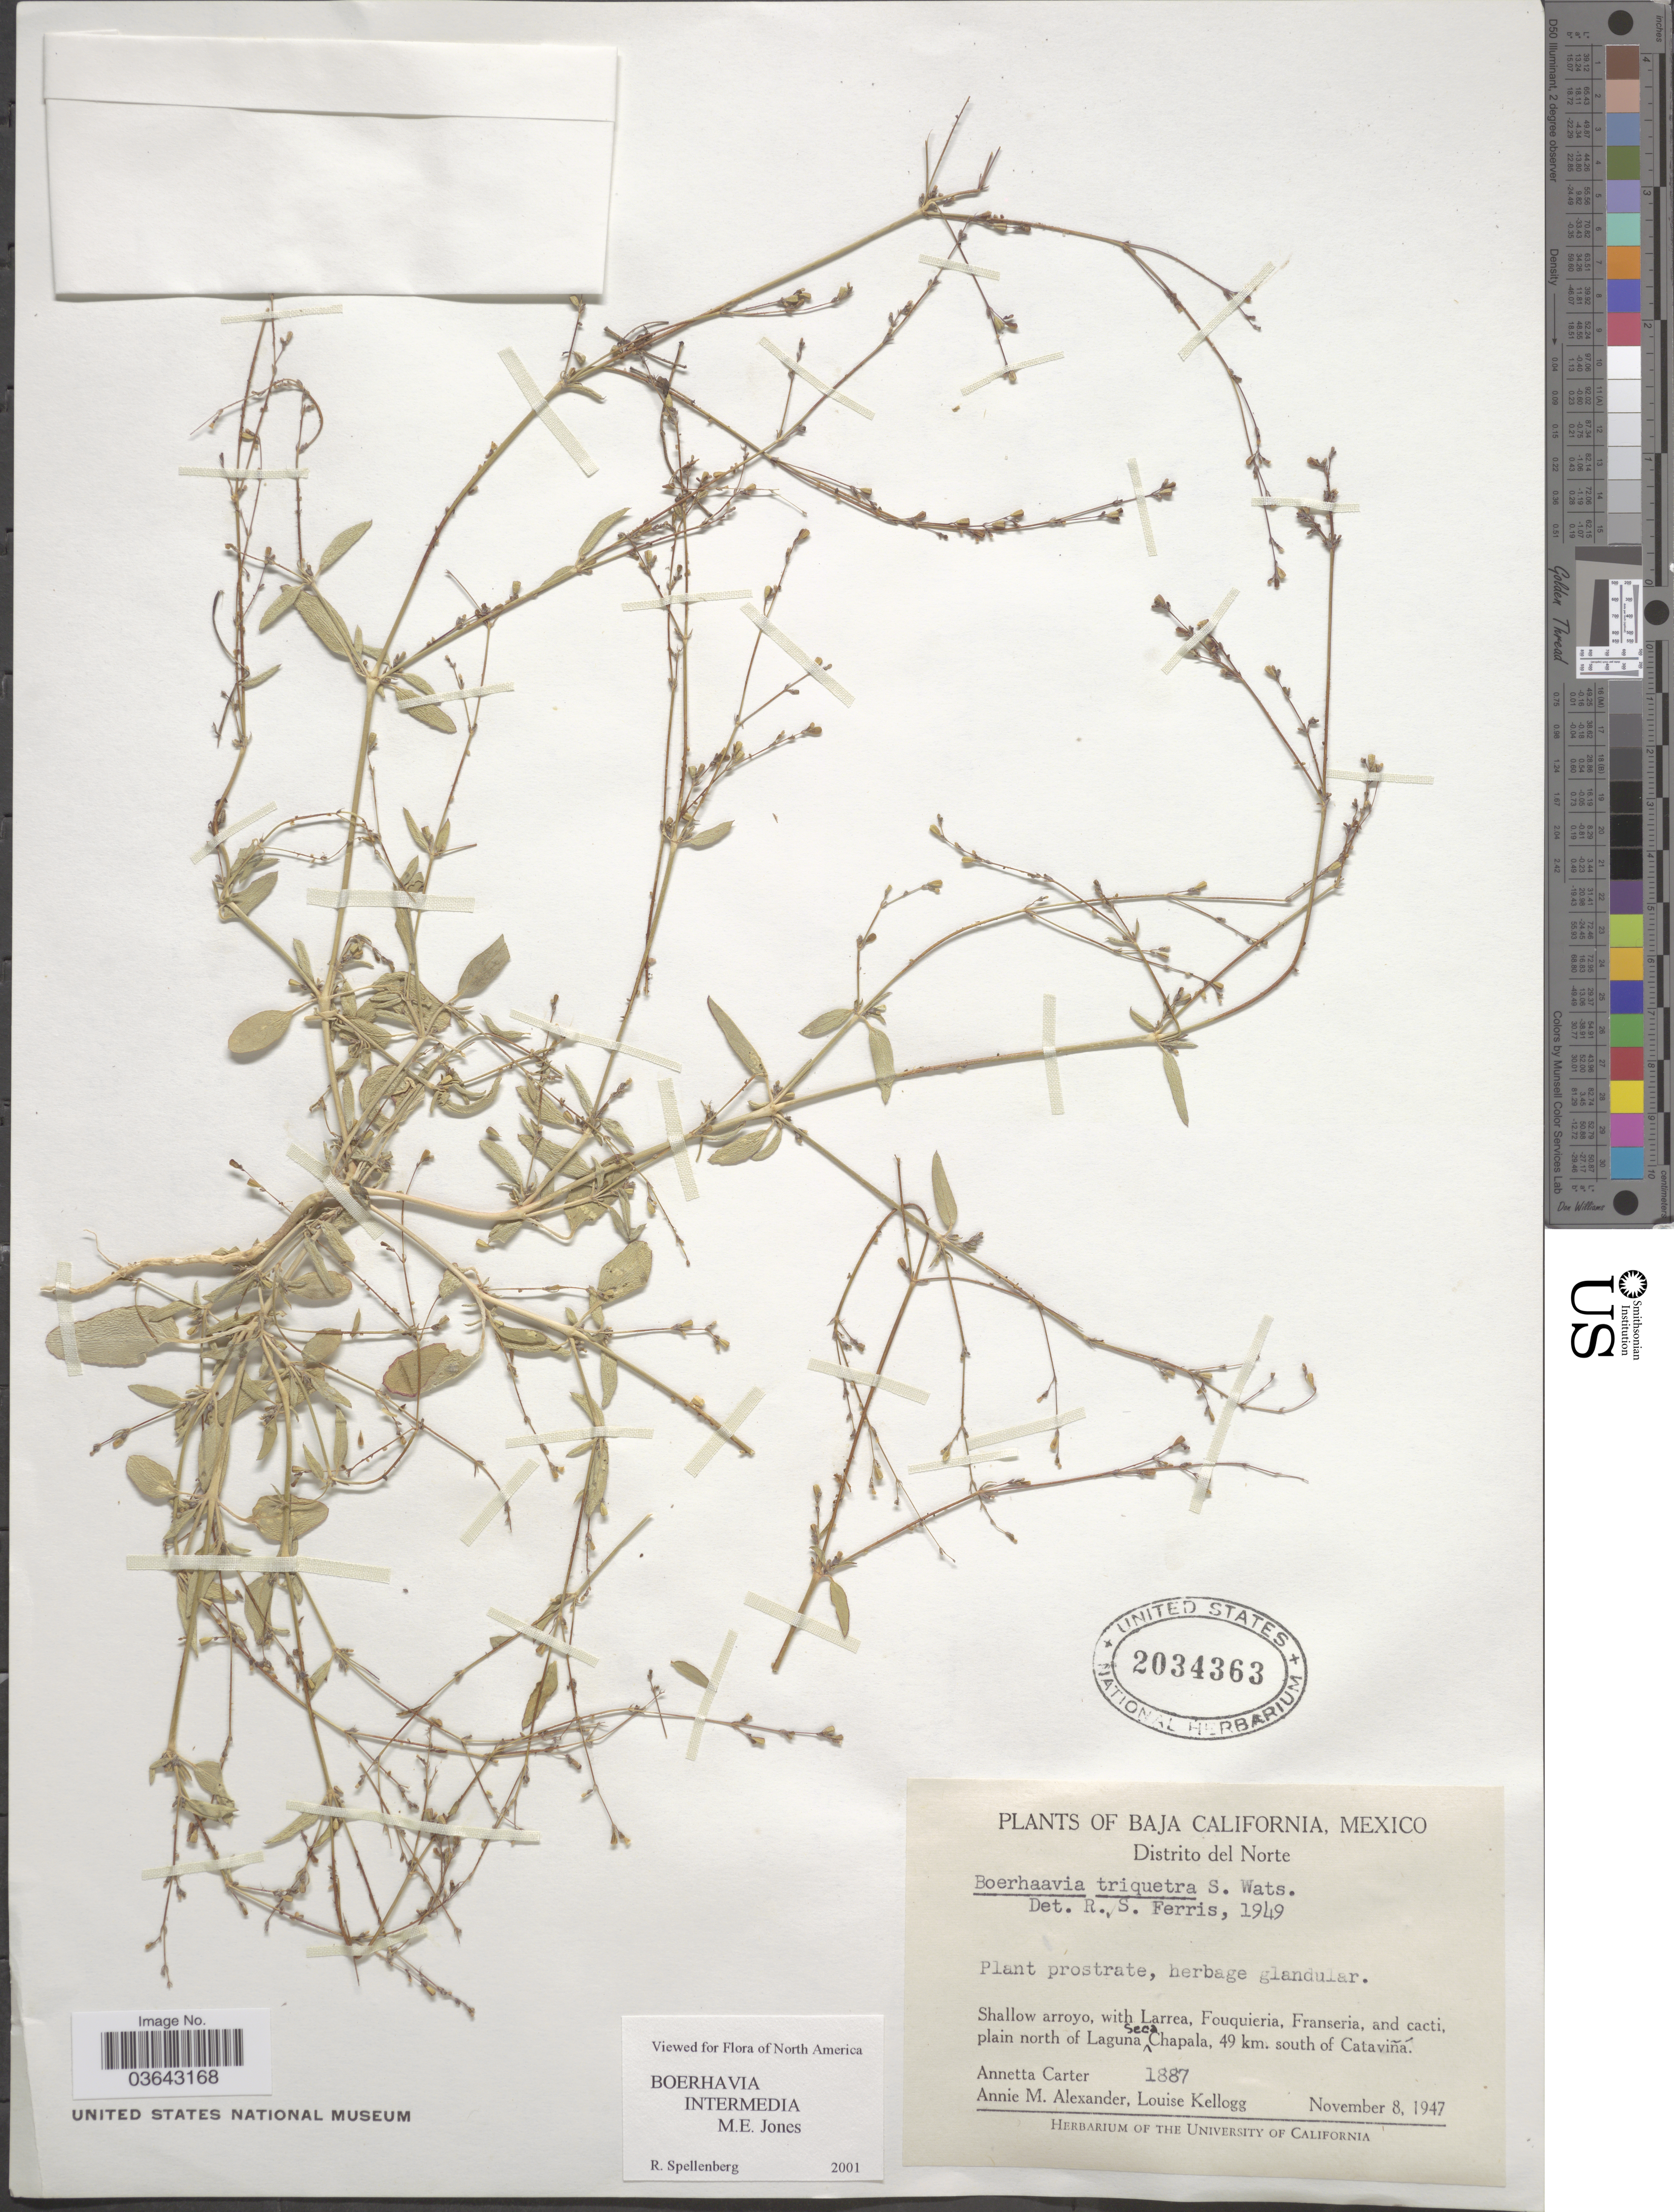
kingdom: Plantae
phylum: Tracheophyta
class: Magnoliopsida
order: Caryophyllales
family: Nyctaginaceae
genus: Boerhavia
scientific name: Boerhavia intermedia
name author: M.E. Jones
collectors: A. Carter, A. M. Alexander & L. Kellogg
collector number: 1887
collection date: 1947-11-08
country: Mexico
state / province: Baja California Norte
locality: Distrito del Norte. Plain north of Laguna Seca Chapala, 49 km. south of Cataviña.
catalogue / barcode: US 2034363